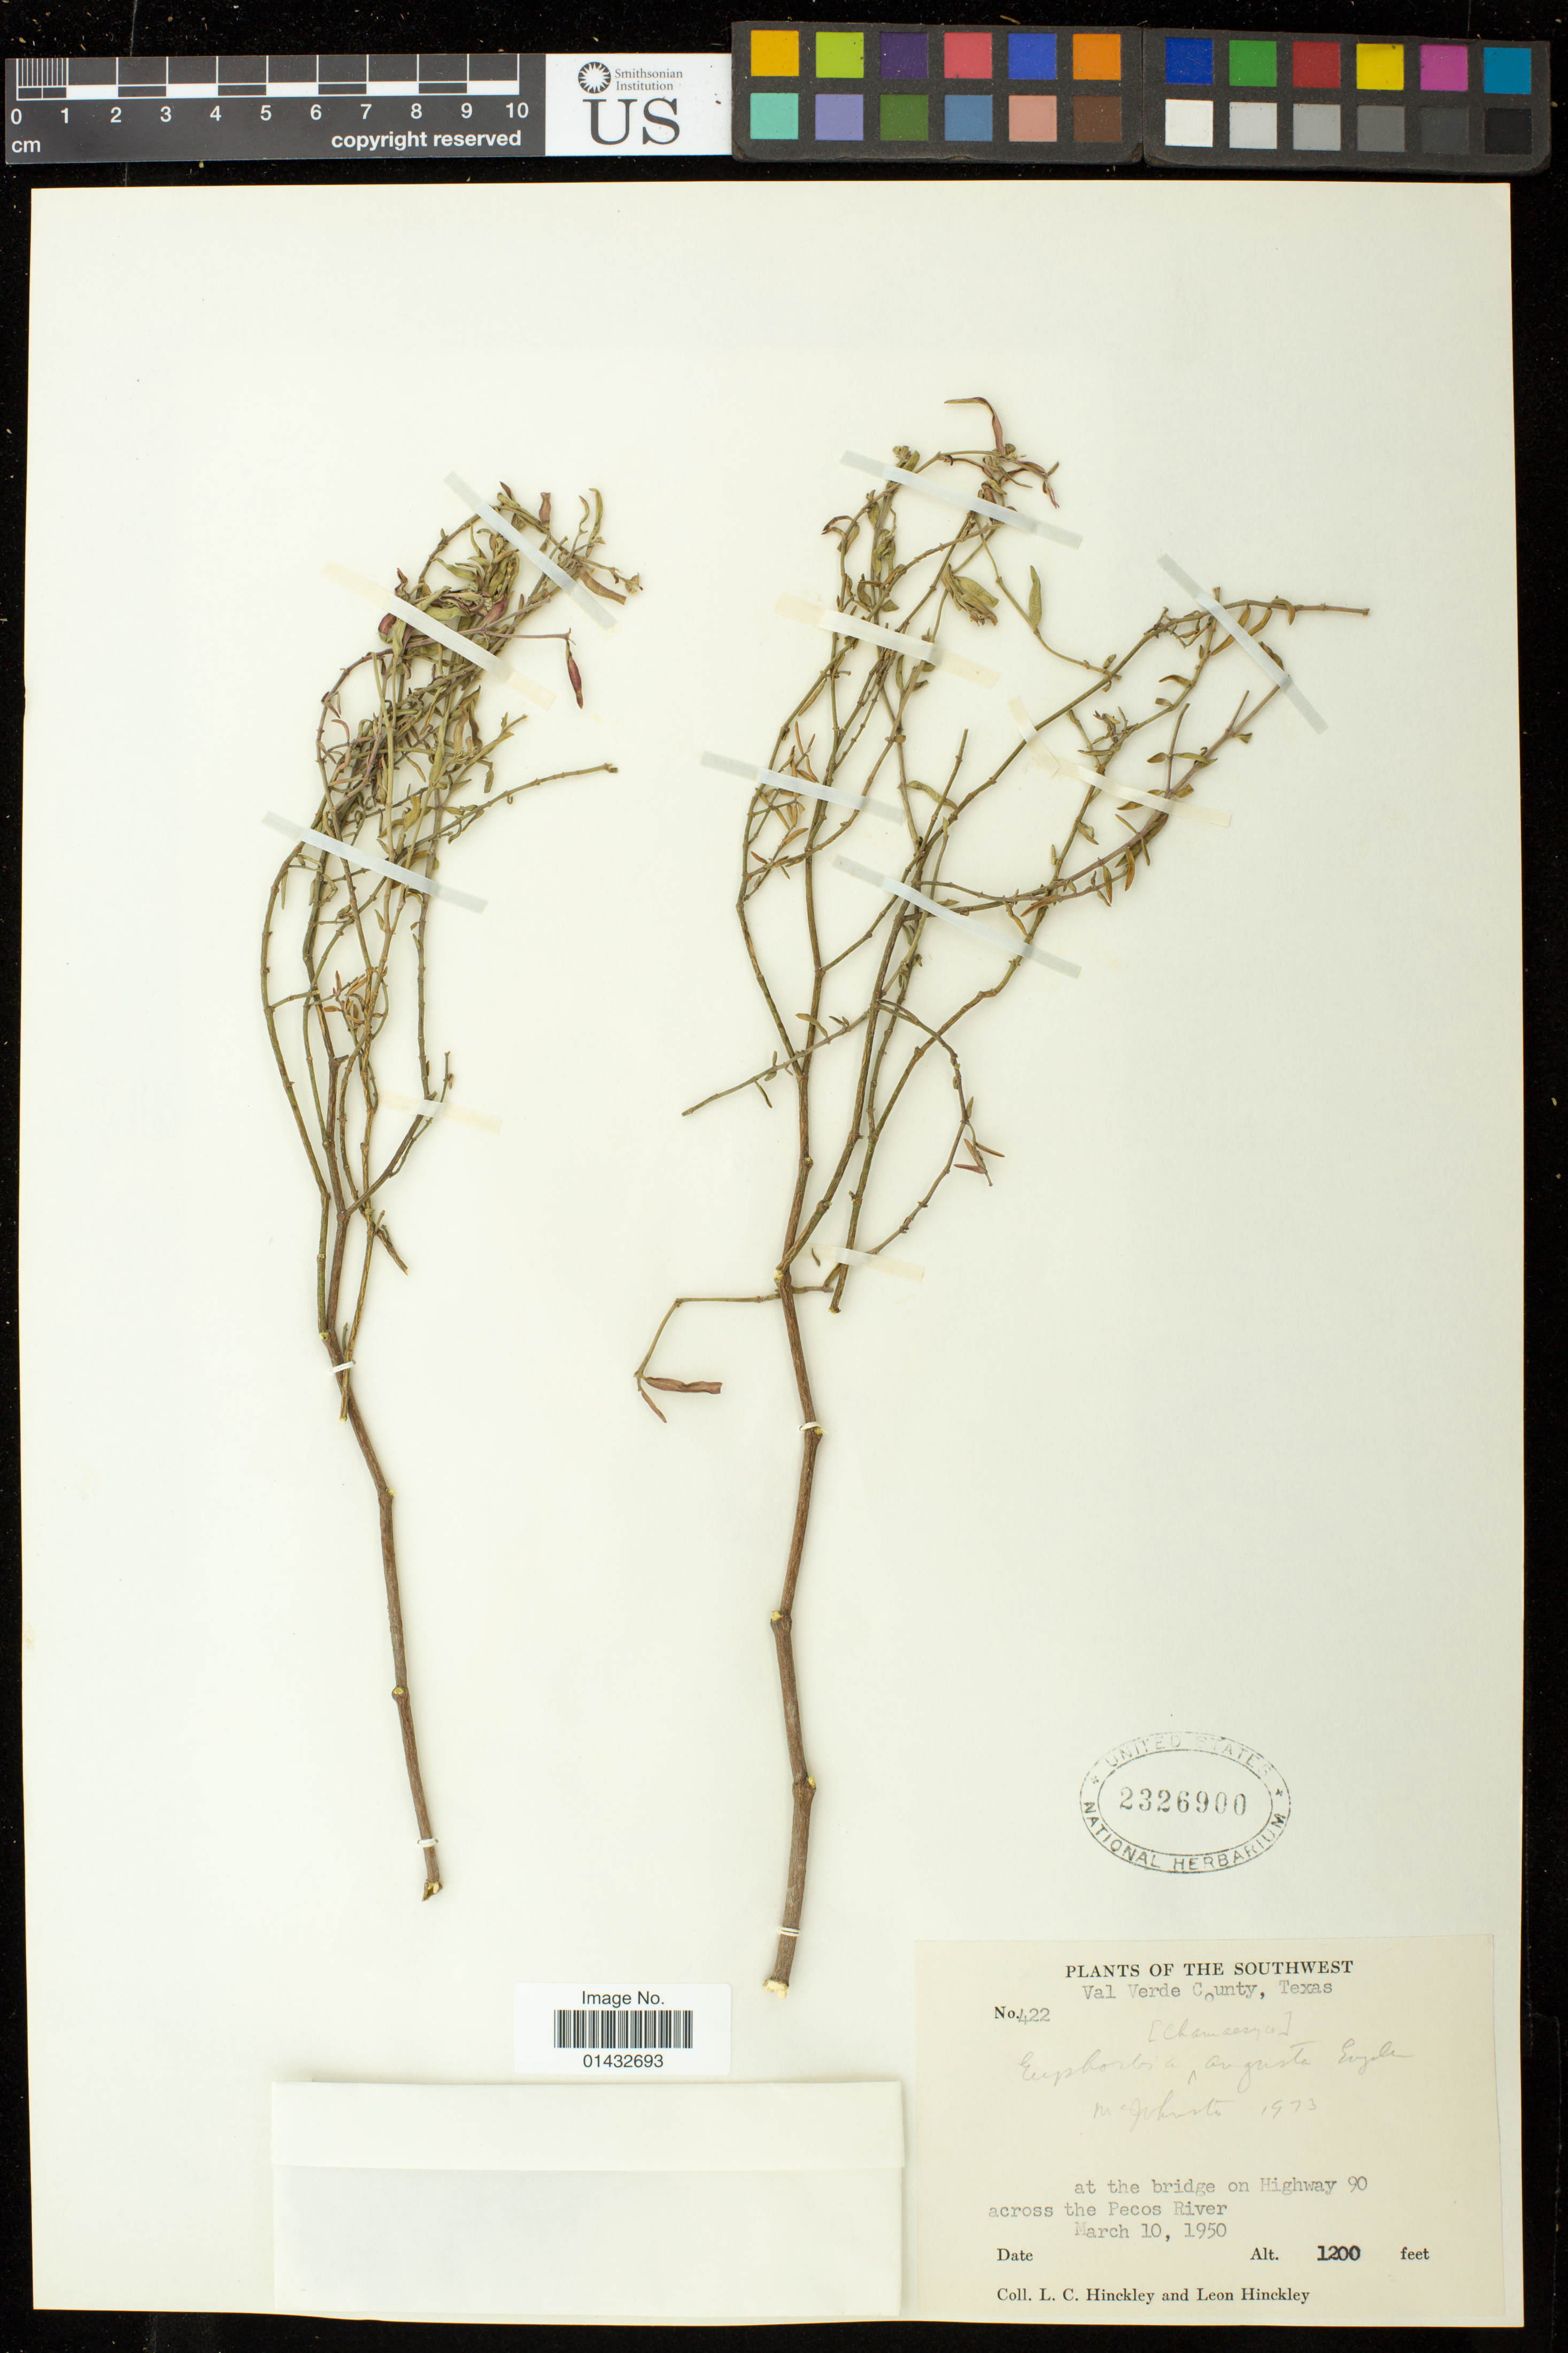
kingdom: Plantae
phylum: Tracheophyta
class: Magnoliopsida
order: Malpighiales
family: Euphorbiaceae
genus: Euphorbia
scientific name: Euphorbia angusta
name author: Engelm. in Emory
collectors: L. Hinckley & L. Hinckley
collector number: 422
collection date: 1950-03-10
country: United States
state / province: Texas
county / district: Val Verde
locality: at the bridge on Highway 90 across the Pecos River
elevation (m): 366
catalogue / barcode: US 2326900